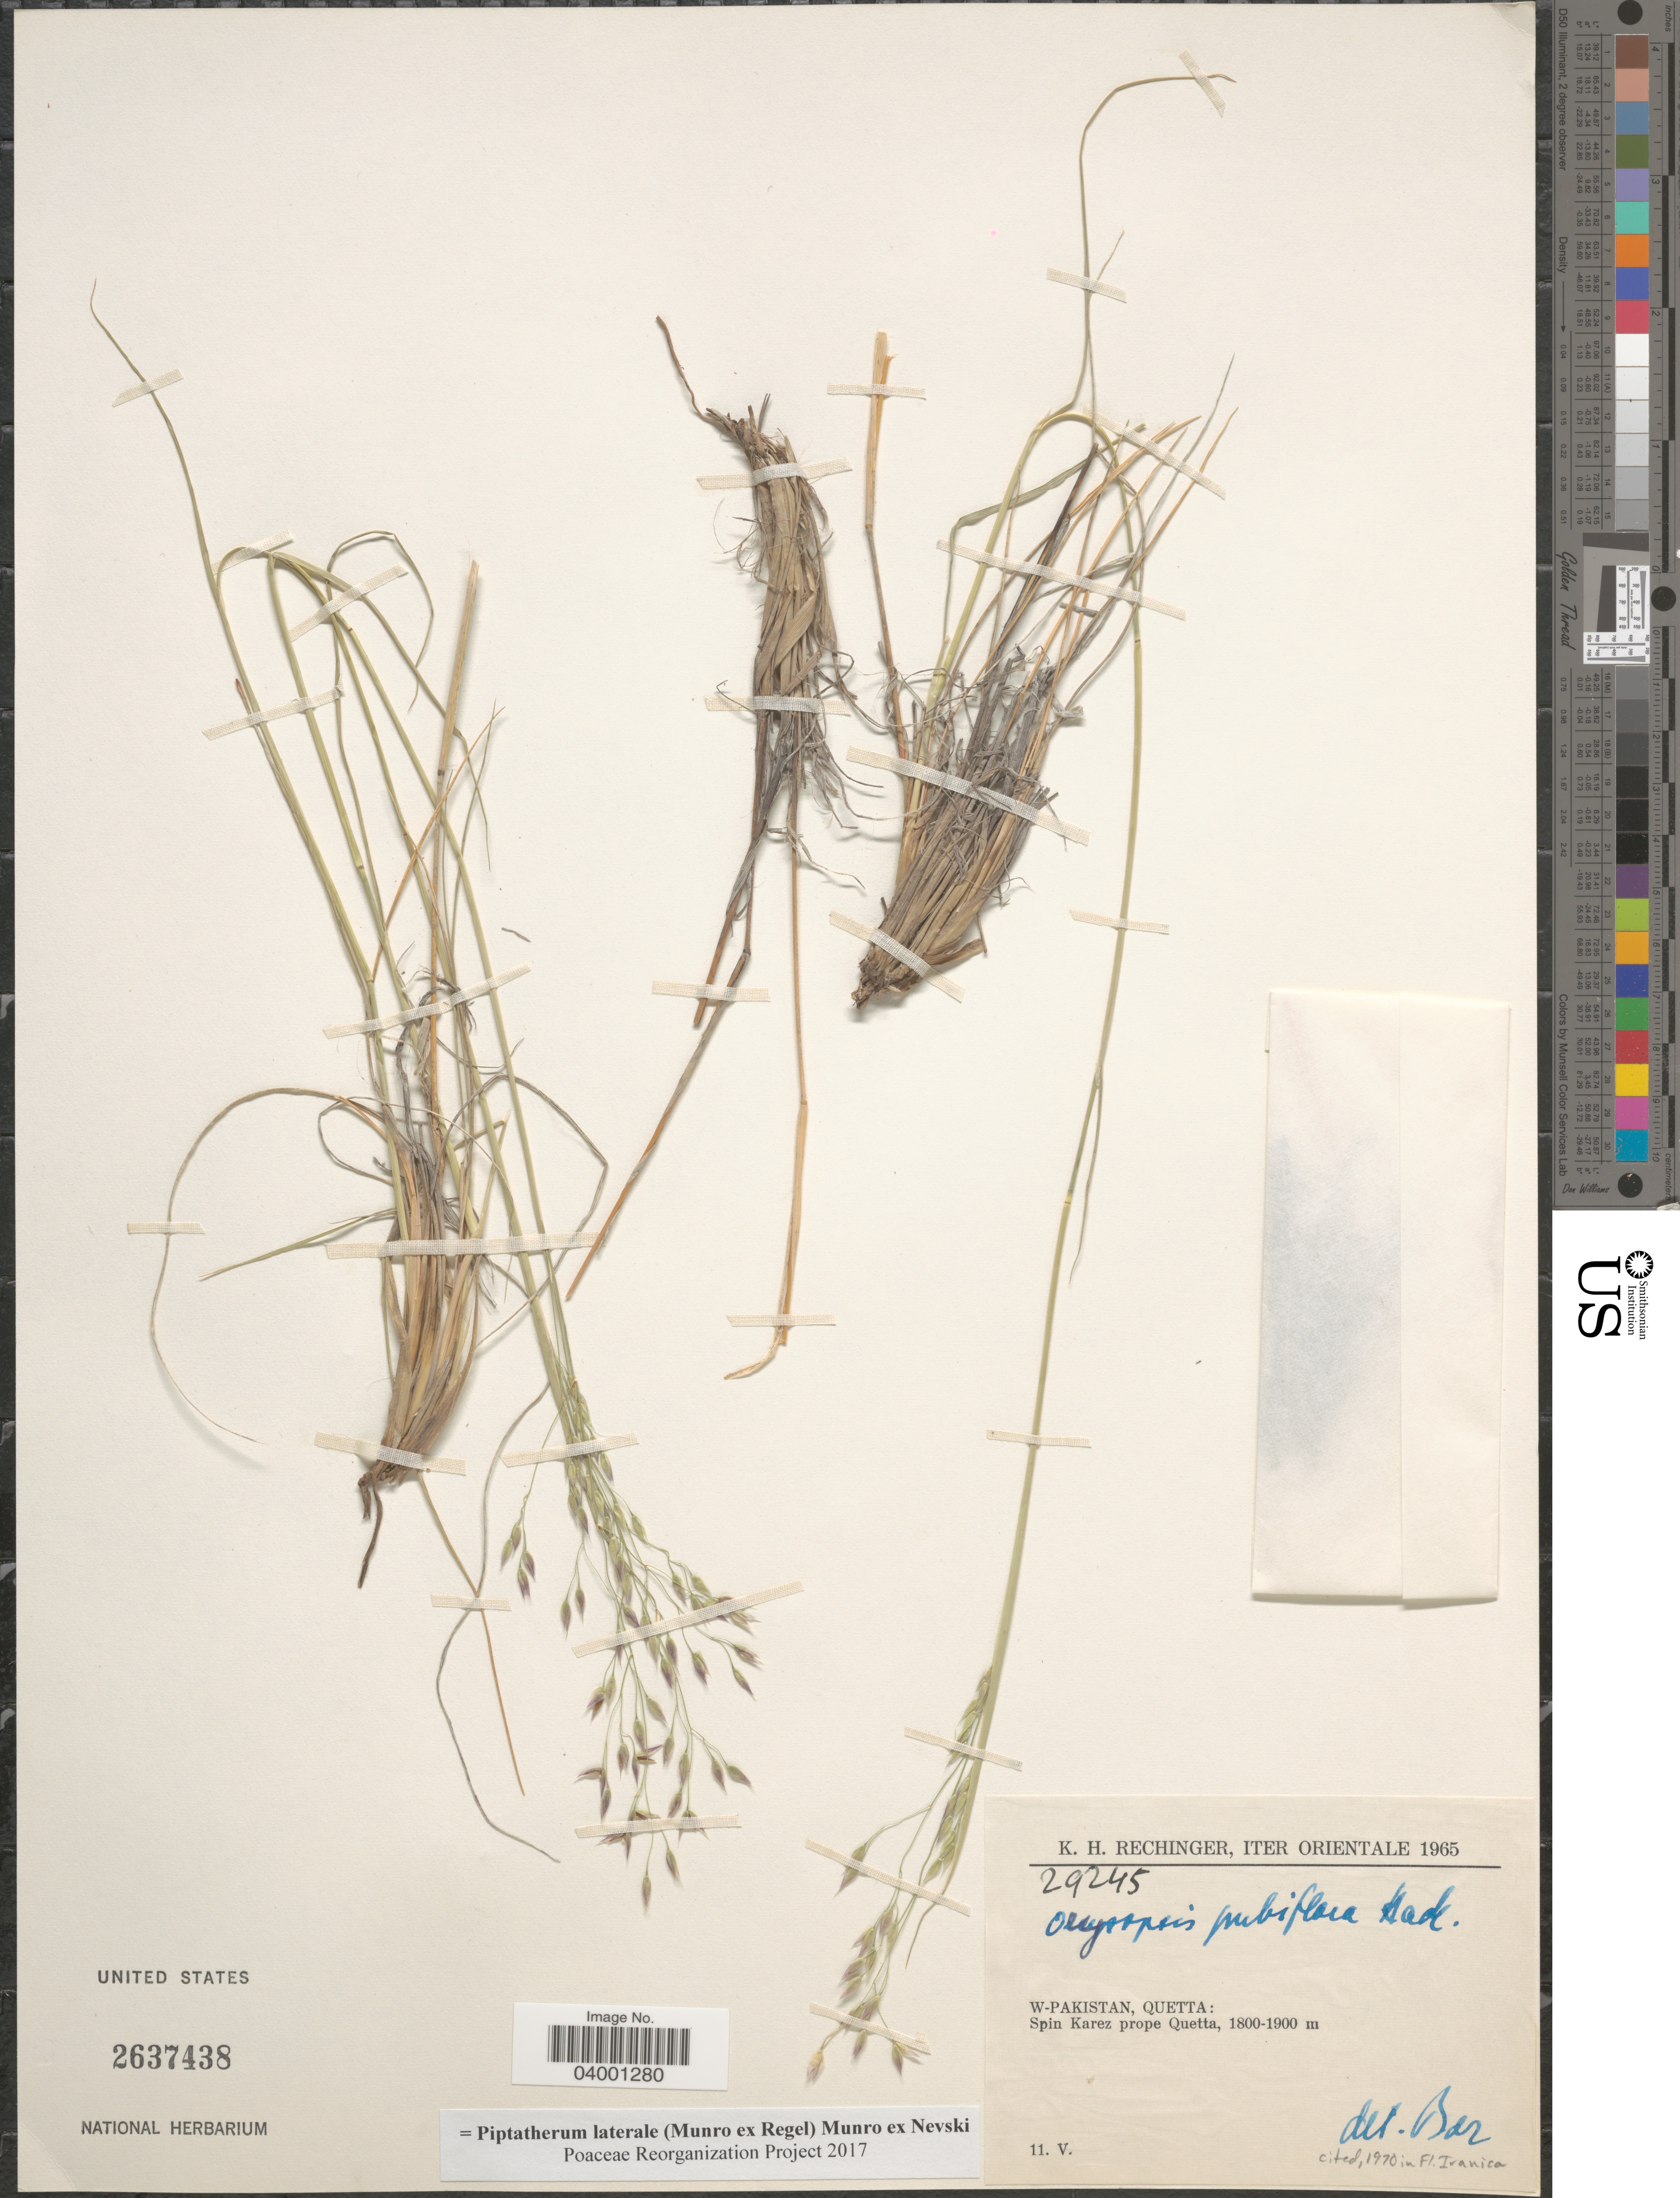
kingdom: Plantae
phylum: Tracheophyta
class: Liliopsida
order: Poales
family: Poaceae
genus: Piptatherum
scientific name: Piptatherum laterale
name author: (Munro ex Regel) Munro ex Nevski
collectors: K. H. Rechinger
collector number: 29245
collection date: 1965-05-11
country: Pakistan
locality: Iter Orientale. W-Pakistan, Quetta: Spin Karez prope Quetta.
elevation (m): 1800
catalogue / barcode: US 2637438